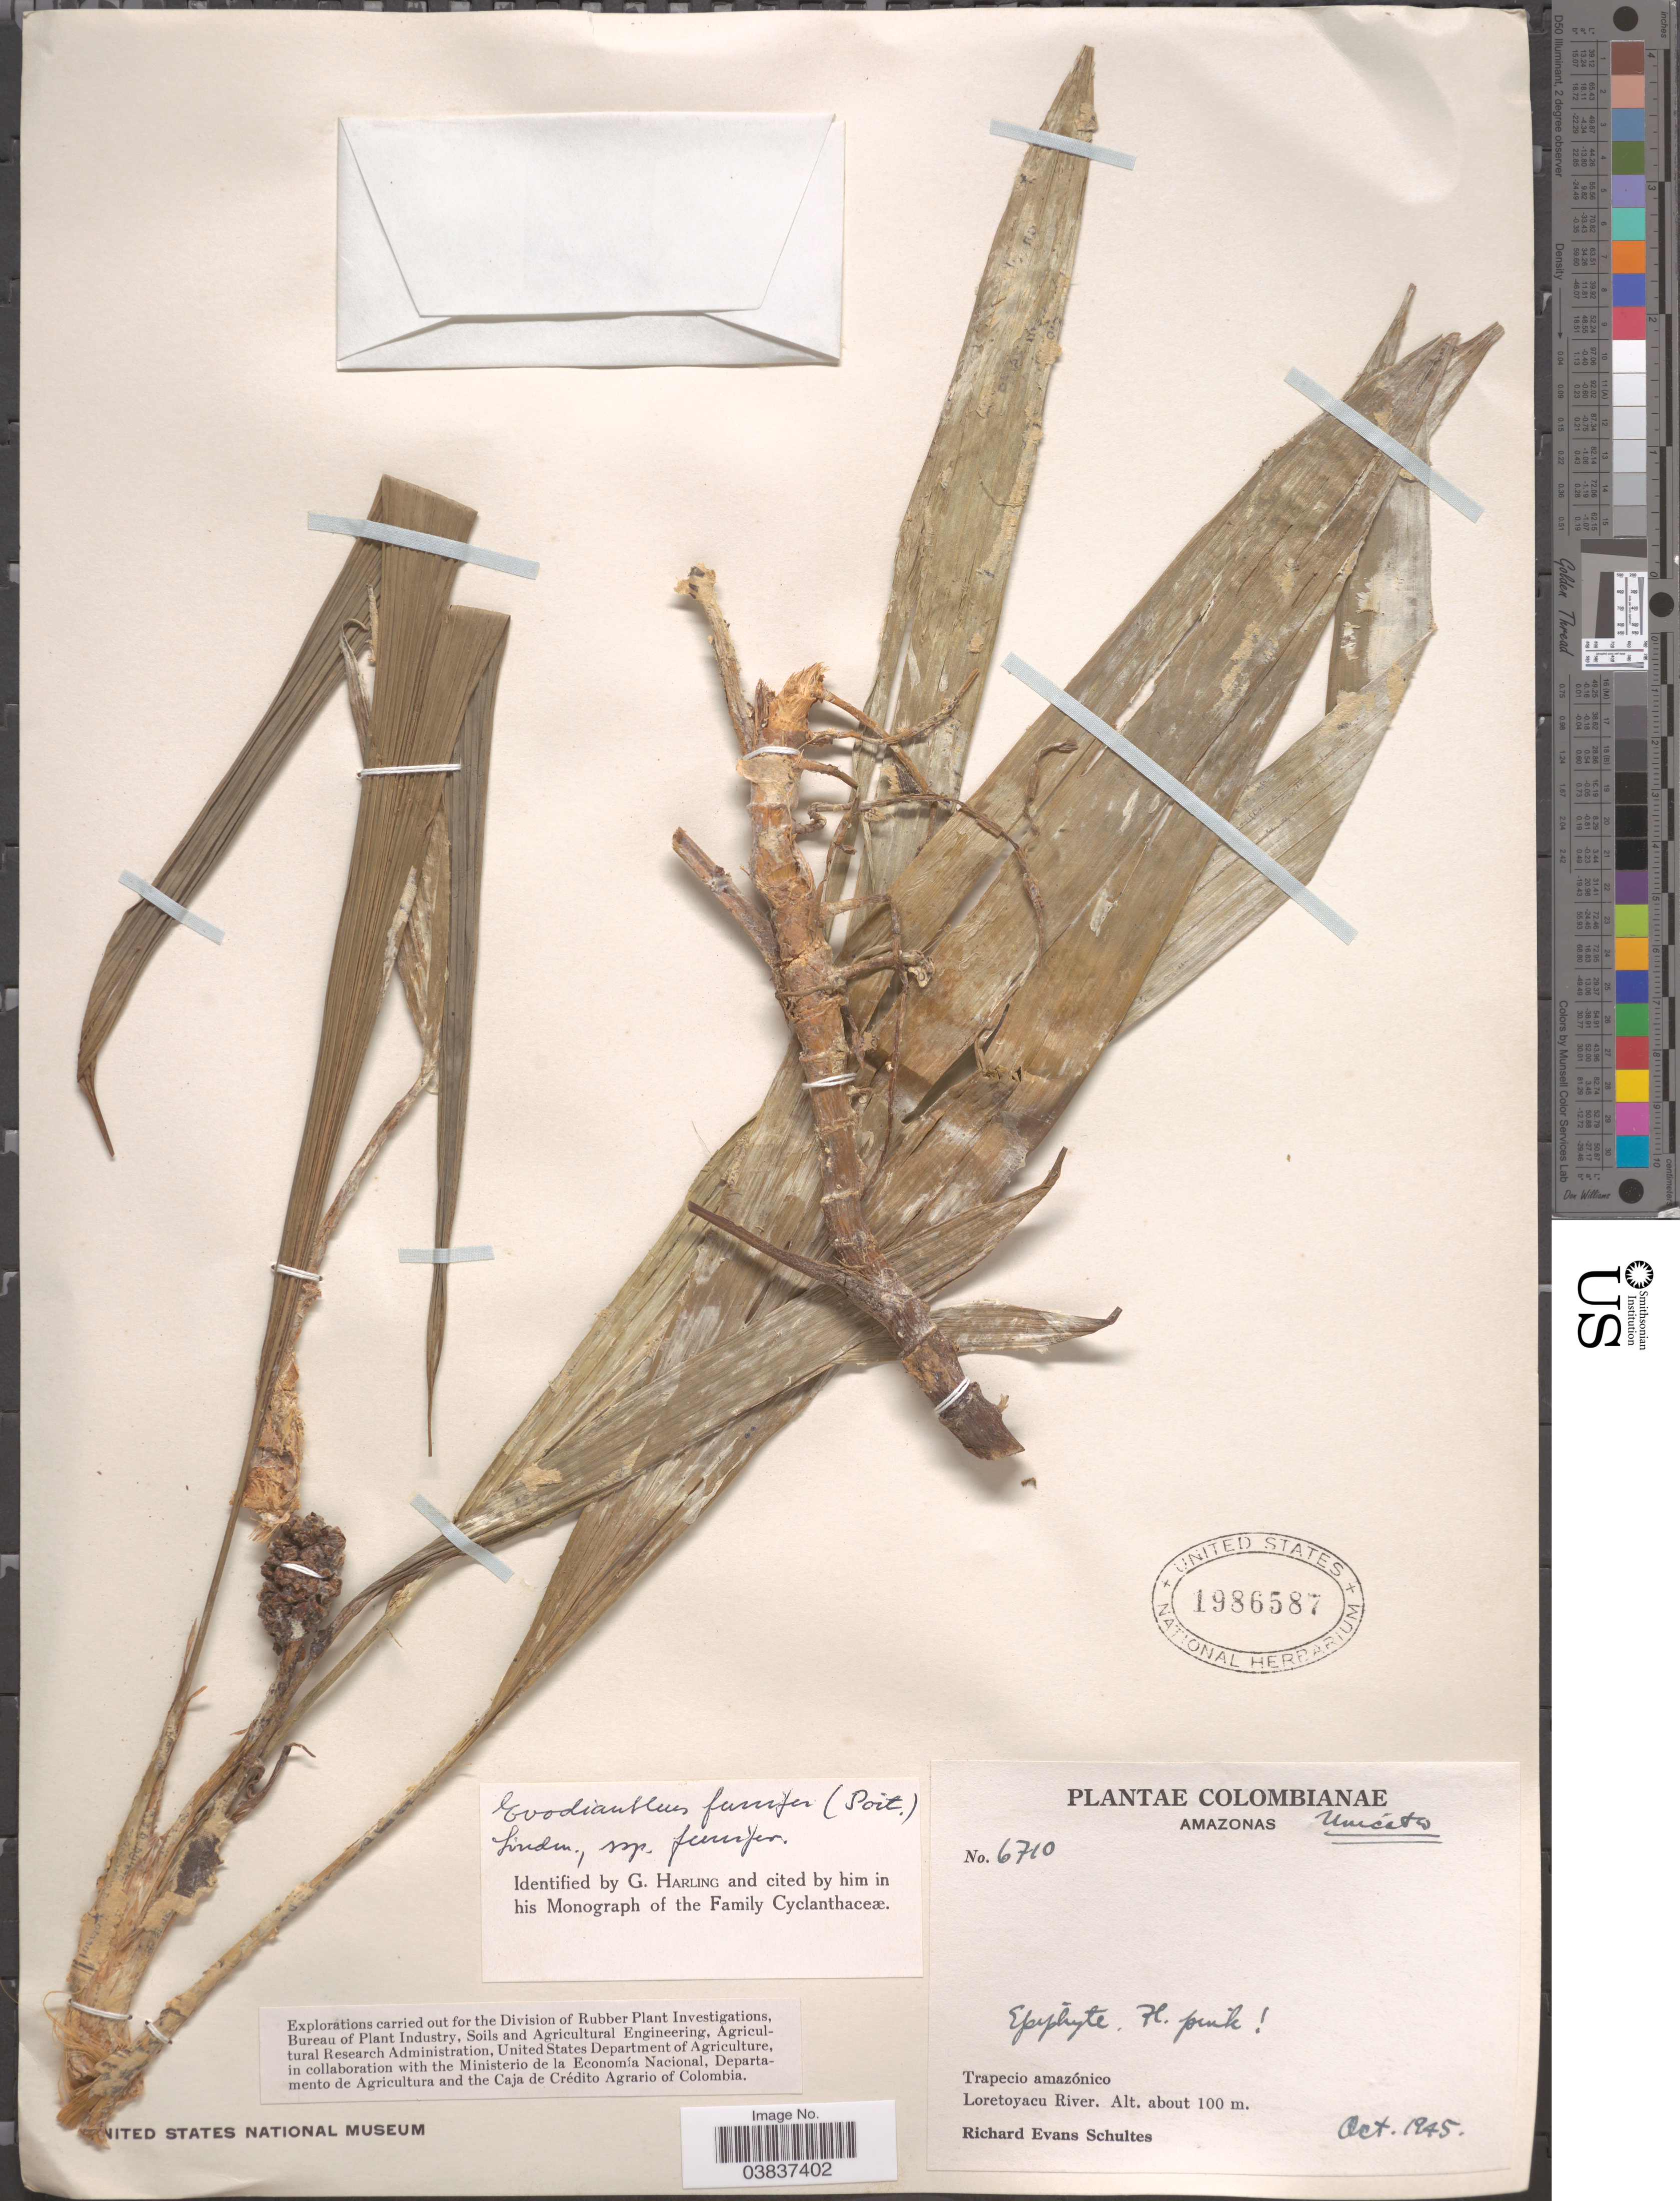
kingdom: Plantae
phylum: Tracheophyta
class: Liliopsida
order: Pandanales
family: Cyclanthaceae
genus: Evodianthus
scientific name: Evodianthus funifer subsp. funifer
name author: (Poit.) Lindm.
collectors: R. E. Schultes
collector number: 6710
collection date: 1945-10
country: Colombia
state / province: Amazônas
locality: Trapecio amazónico. Loretoyacu River.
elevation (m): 100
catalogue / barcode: US 1986587